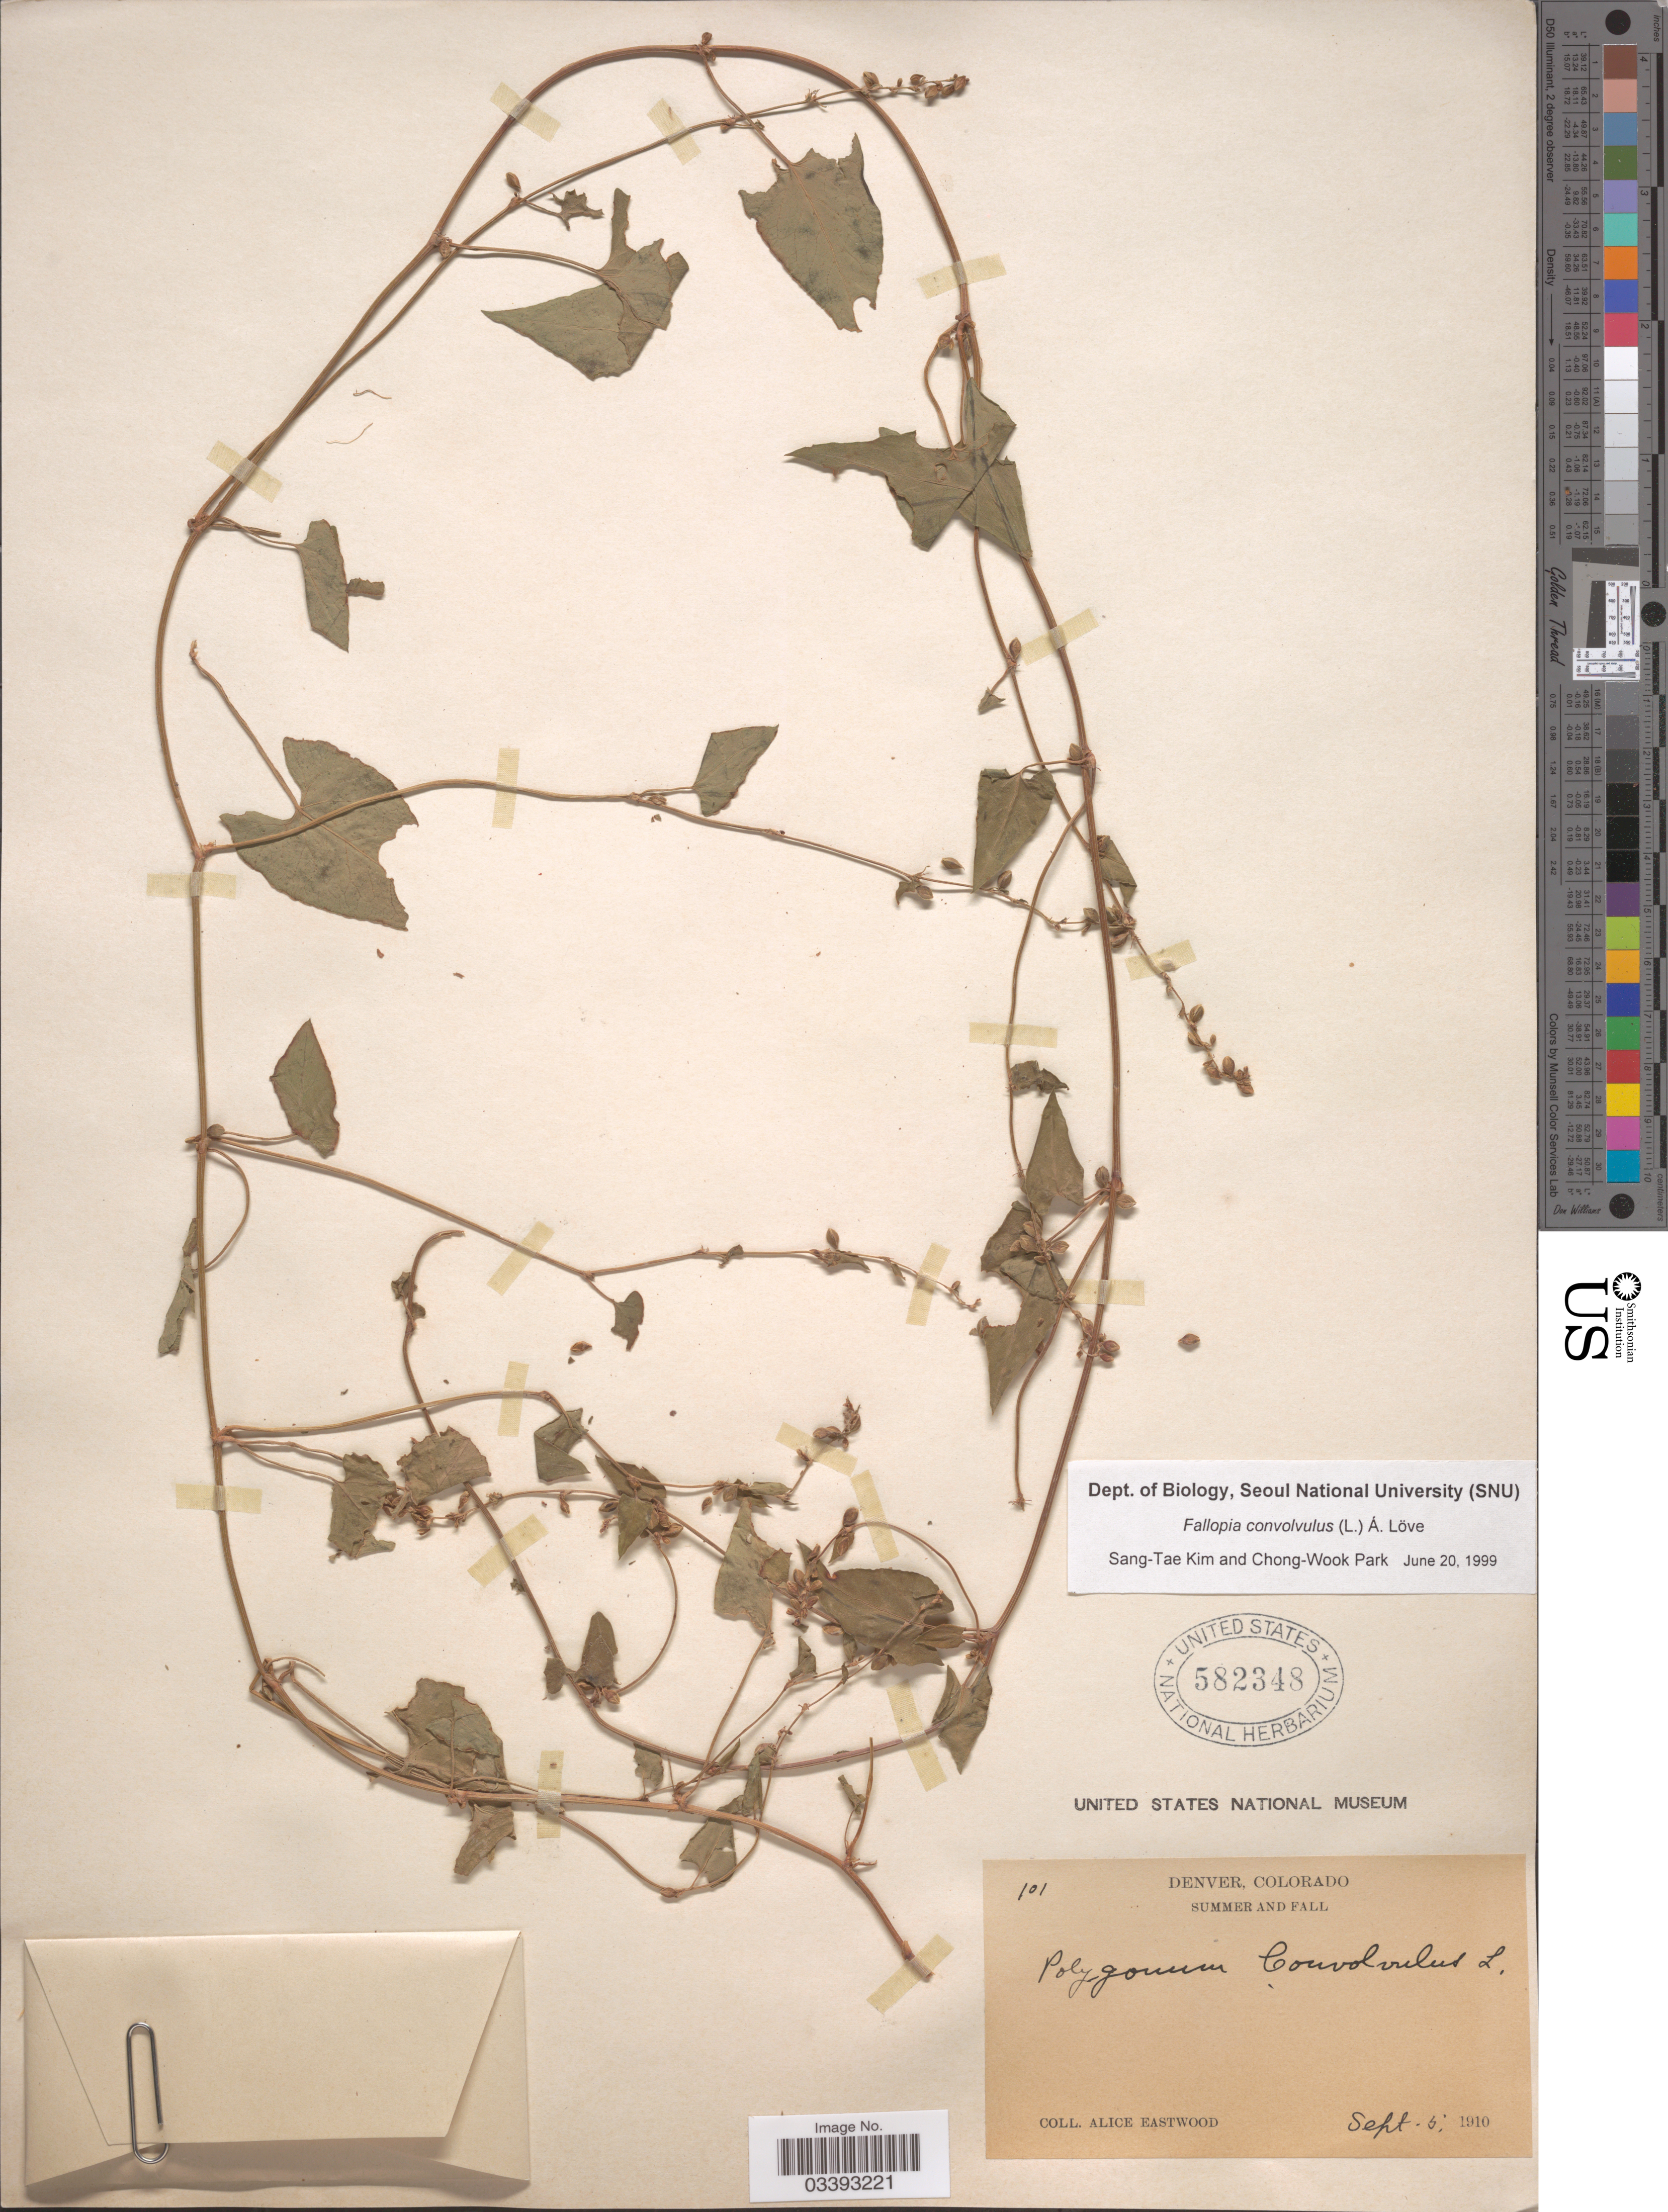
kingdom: Plantae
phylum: Tracheophyta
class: Magnoliopsida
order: Caryophyllales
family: Polygonaceae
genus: Fallopia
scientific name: Fallopia convolvulus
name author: (L.) Á. Löve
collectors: A. Eastwood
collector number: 101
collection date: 1910-09-05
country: United States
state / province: Colorado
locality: Denver.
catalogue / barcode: US 582348